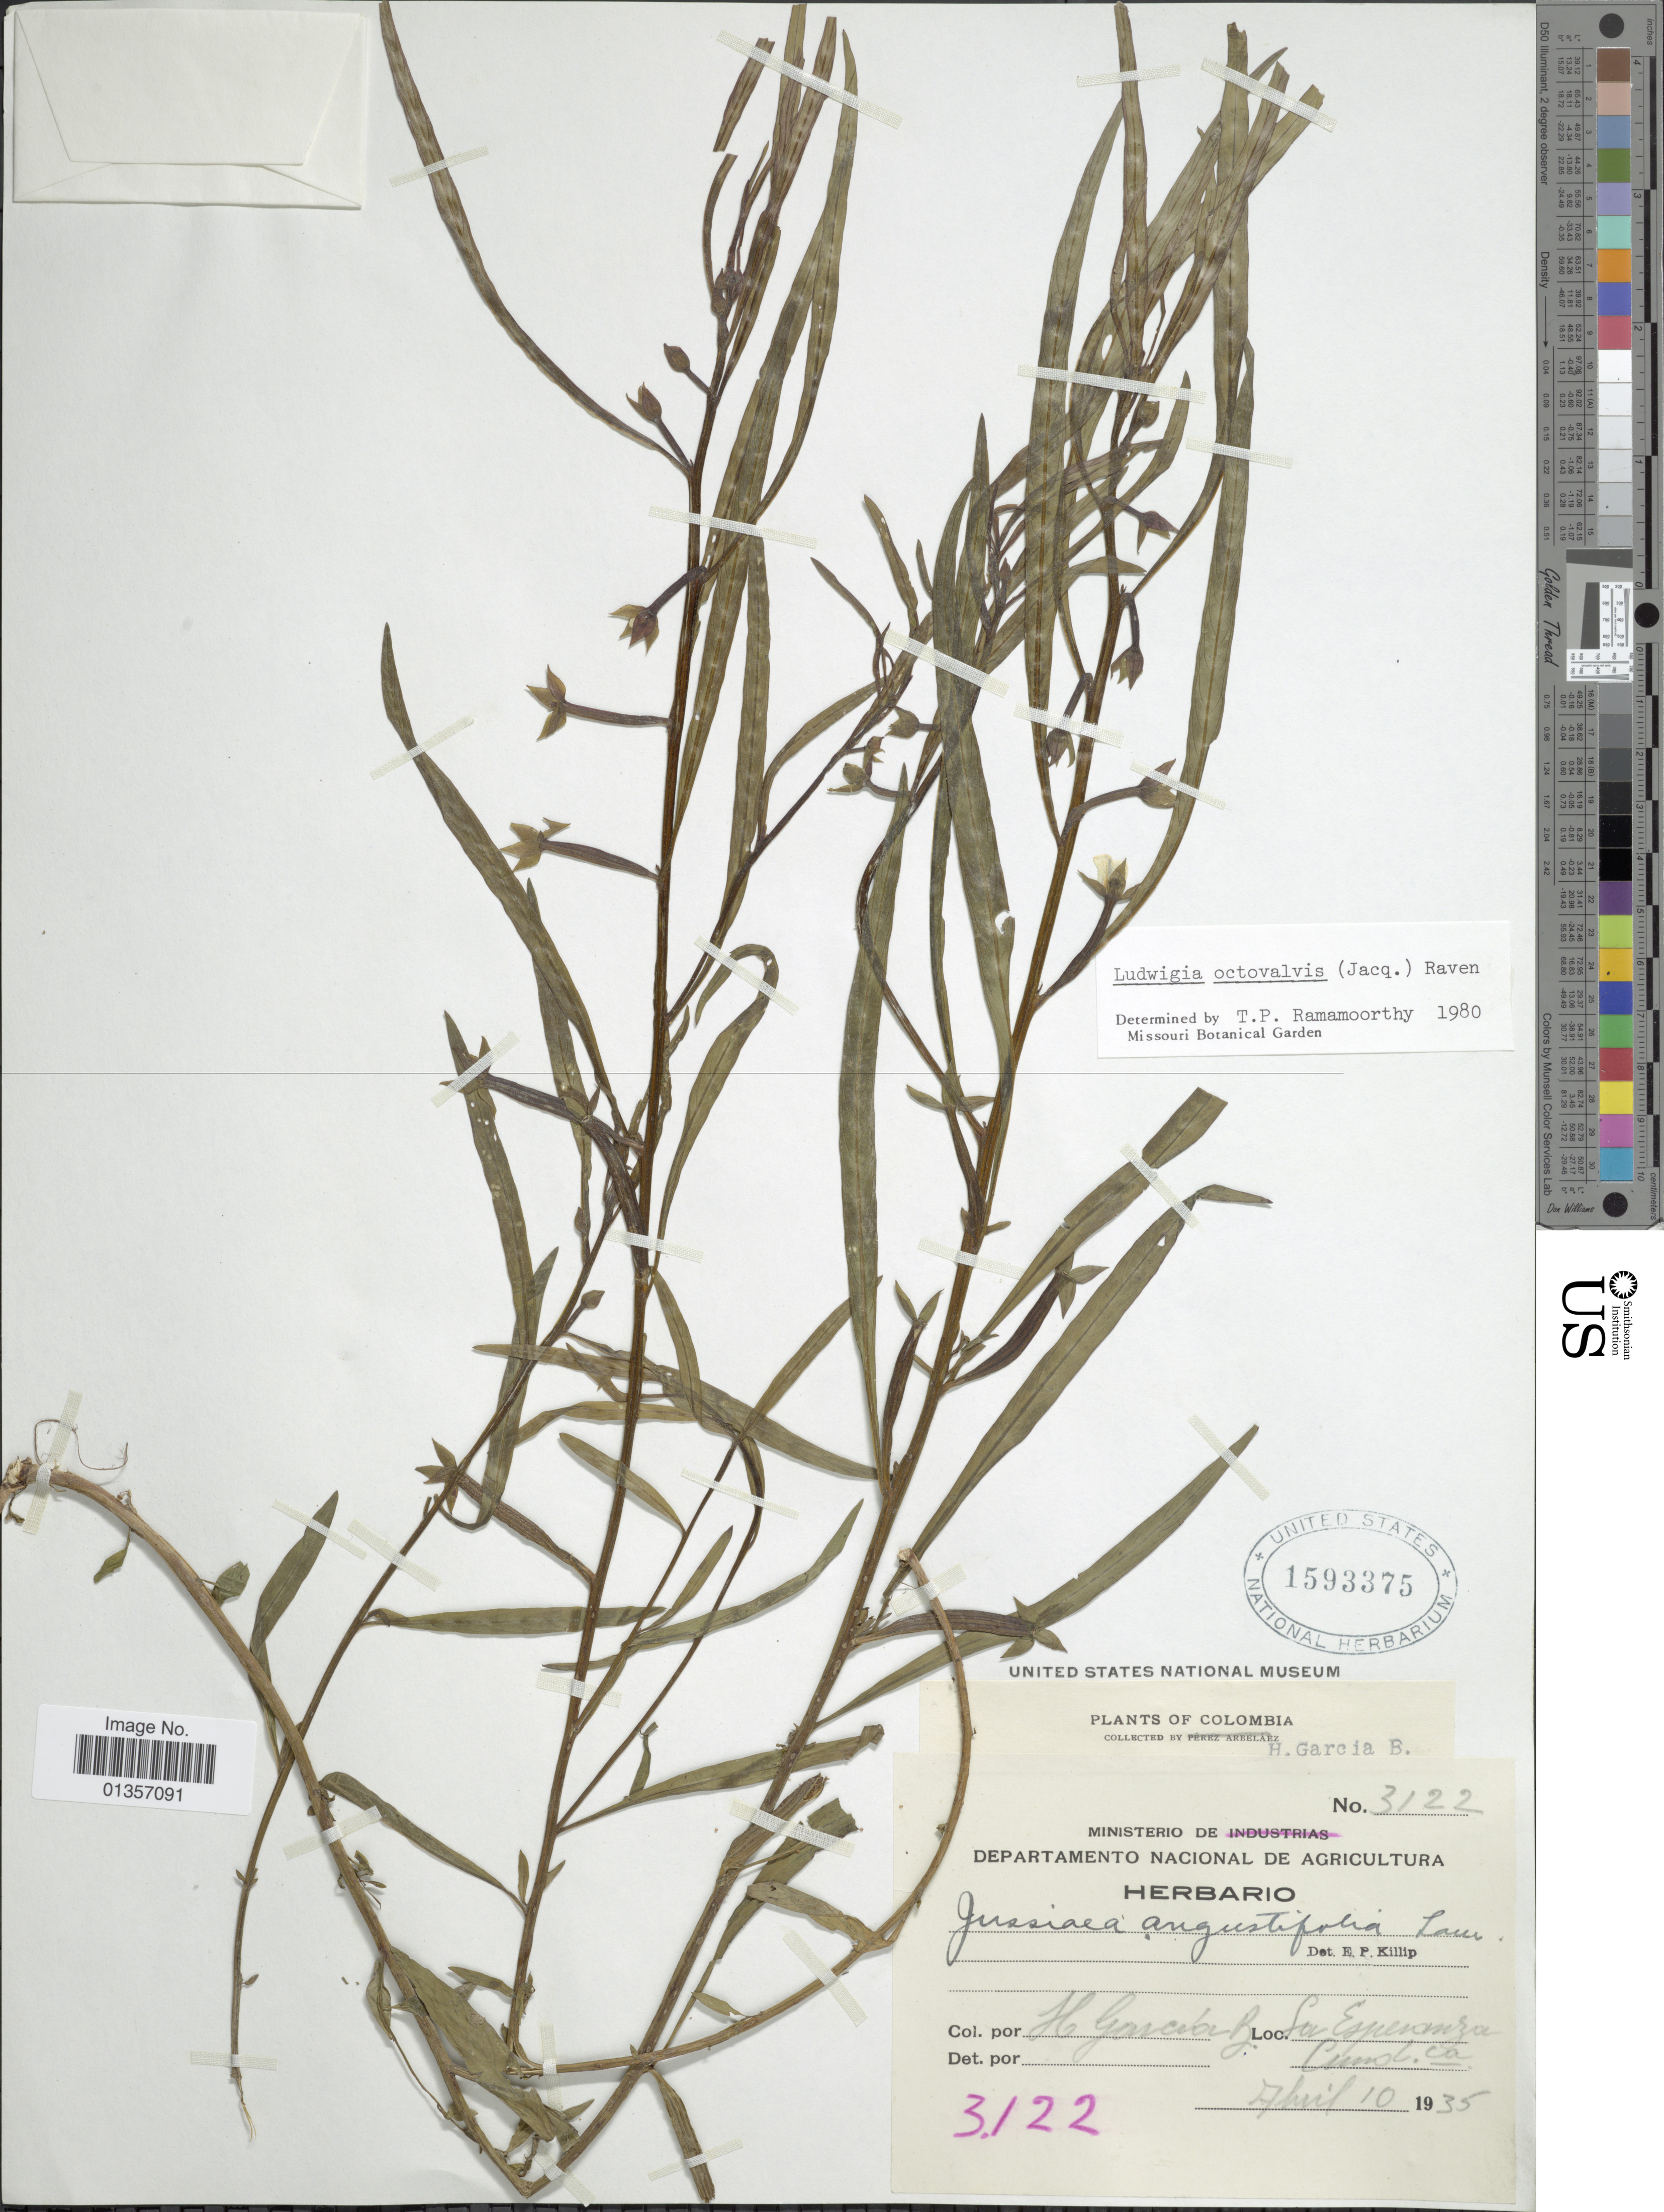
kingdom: Plantae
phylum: Tracheophyta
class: Magnoliopsida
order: Myrtales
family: Onagraceae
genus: Ludwigia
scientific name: Ludwigia octovalvis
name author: (Jacq.) P.H. Raven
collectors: H. García Barriga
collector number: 3122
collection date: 1935-04-10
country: Colombia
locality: La Esperanza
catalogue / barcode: US 1593375